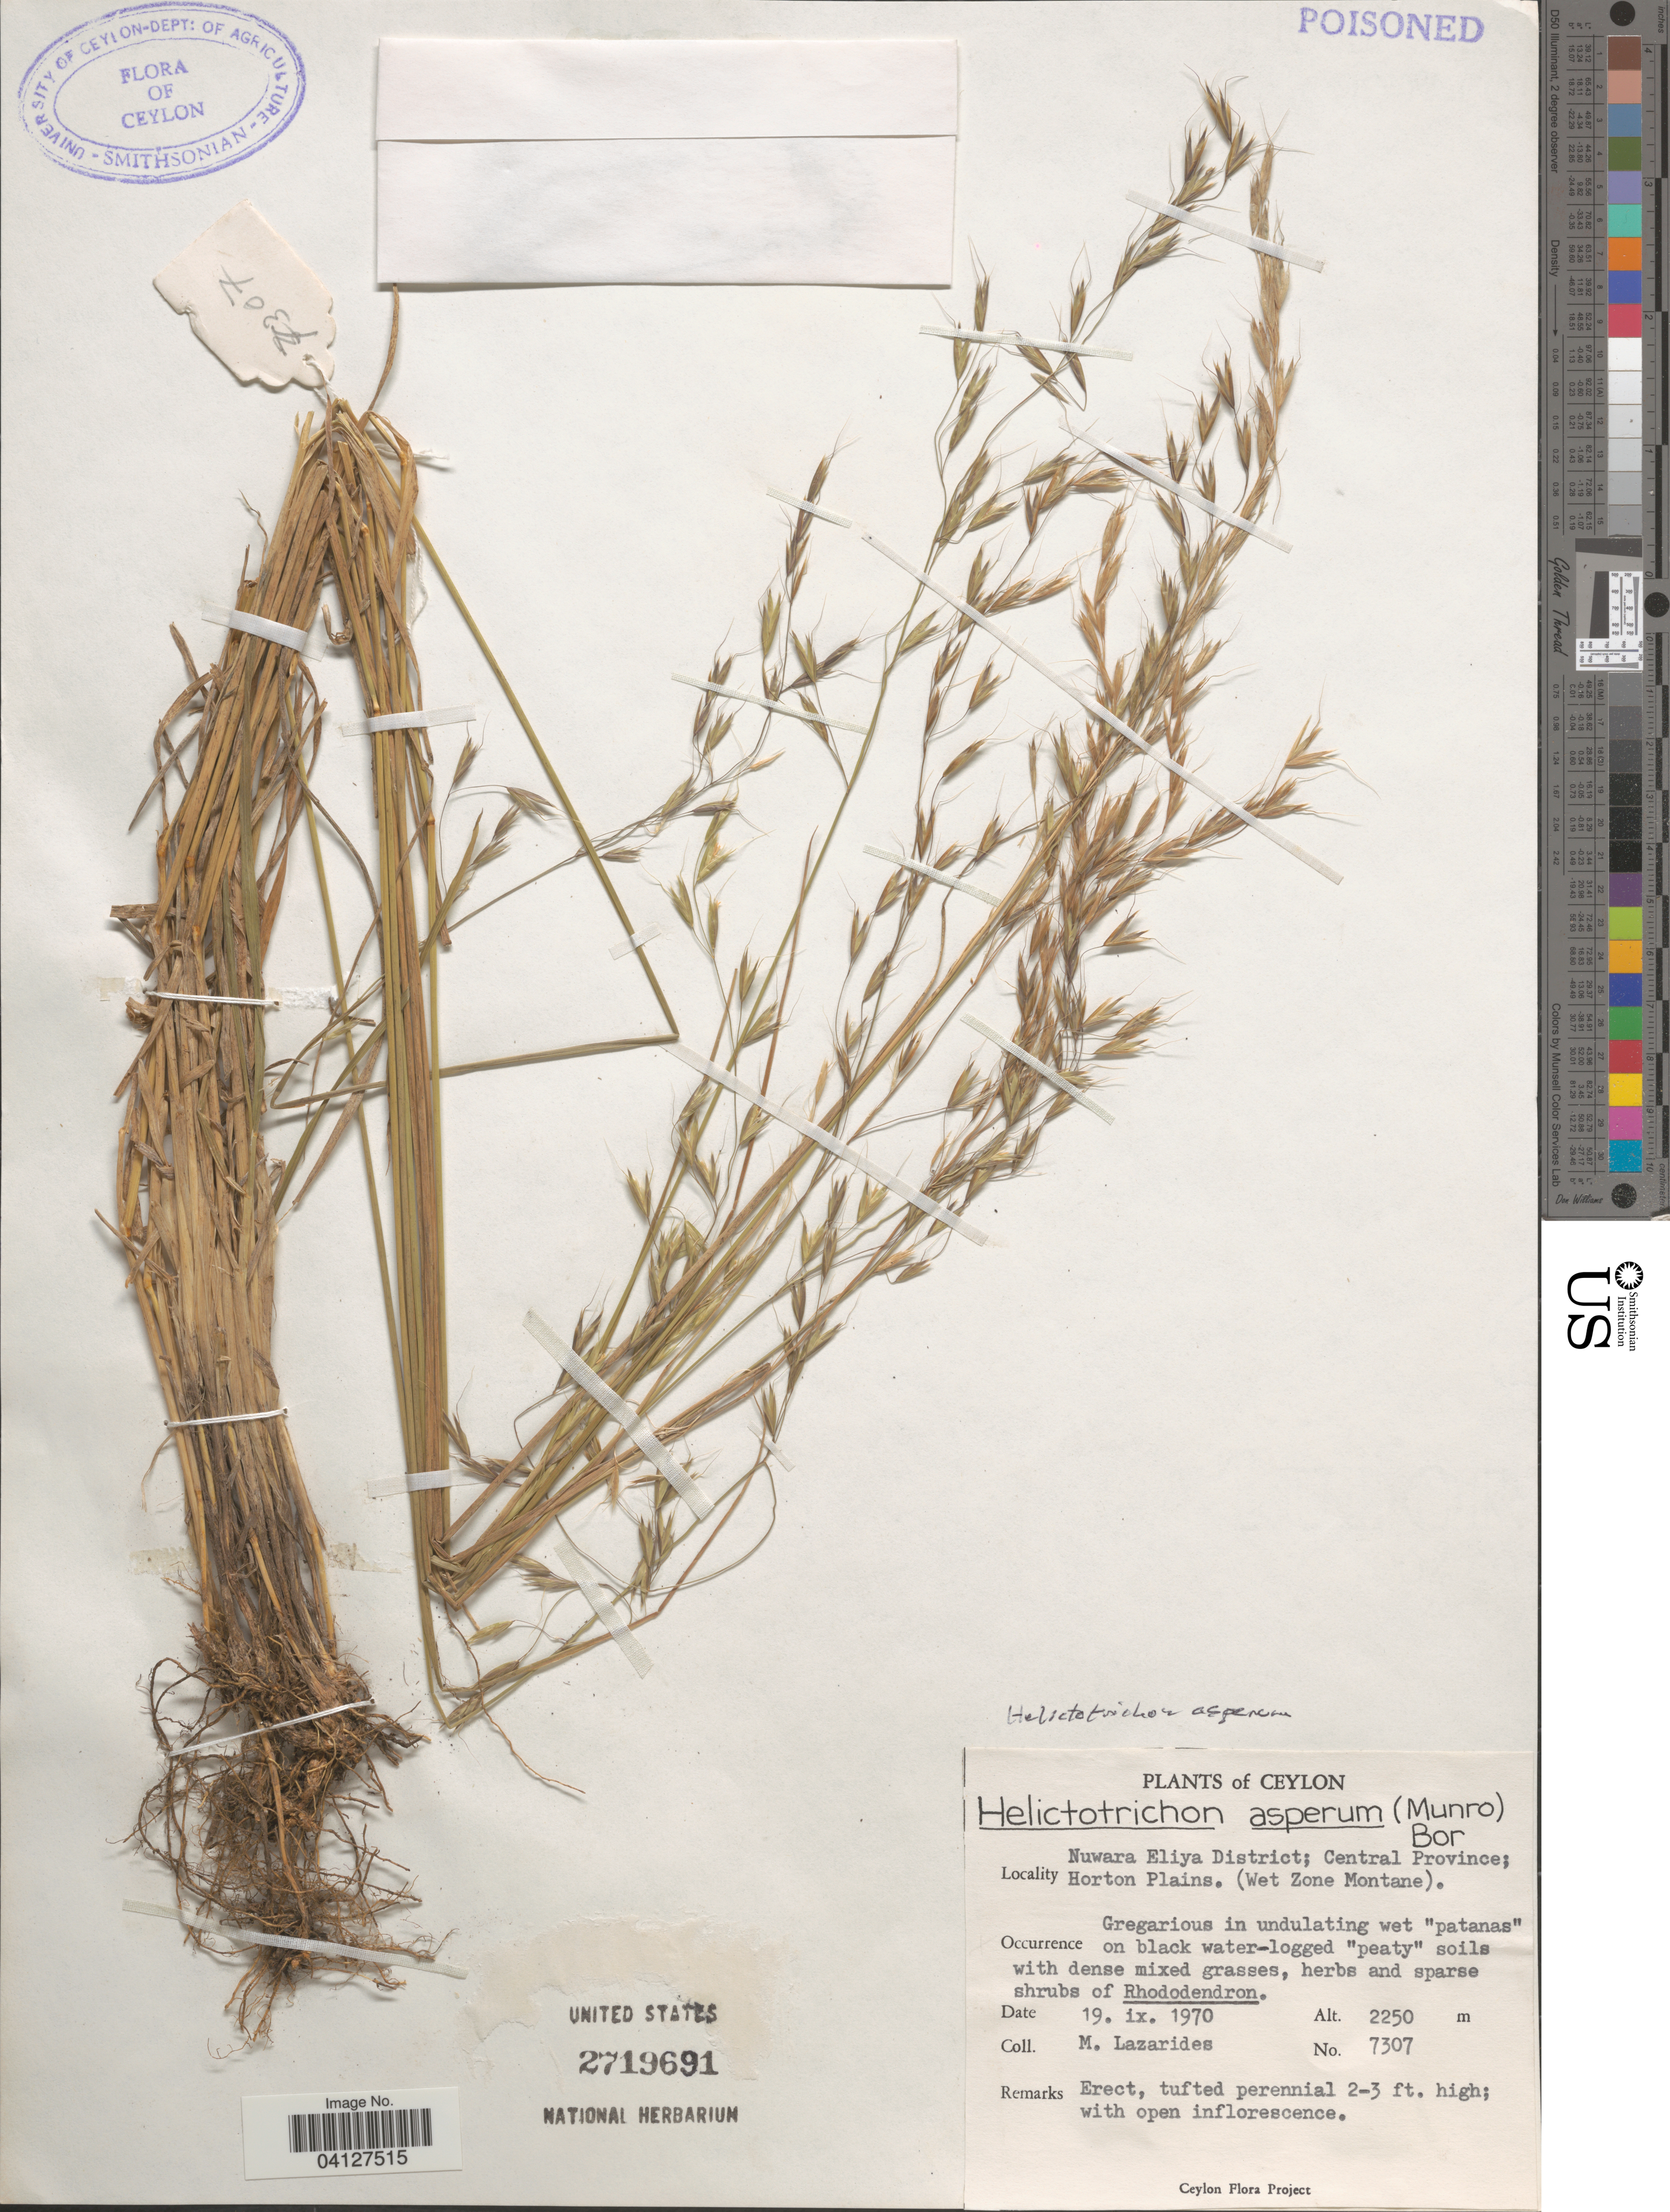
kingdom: Plantae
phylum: Tracheophyta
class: Liliopsida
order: Poales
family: Poaceae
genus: Helictotrichon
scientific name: Helictotrichon asperum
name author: (Munro ex Thwaites) Bor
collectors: M. Lazarides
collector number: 7307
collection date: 1970-09-19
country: Sri Lanka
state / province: Central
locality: Ceylon. Nuwara Eliya District; Horton Plains. (Wet Zone Montane).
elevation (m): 2250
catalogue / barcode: US 2719691